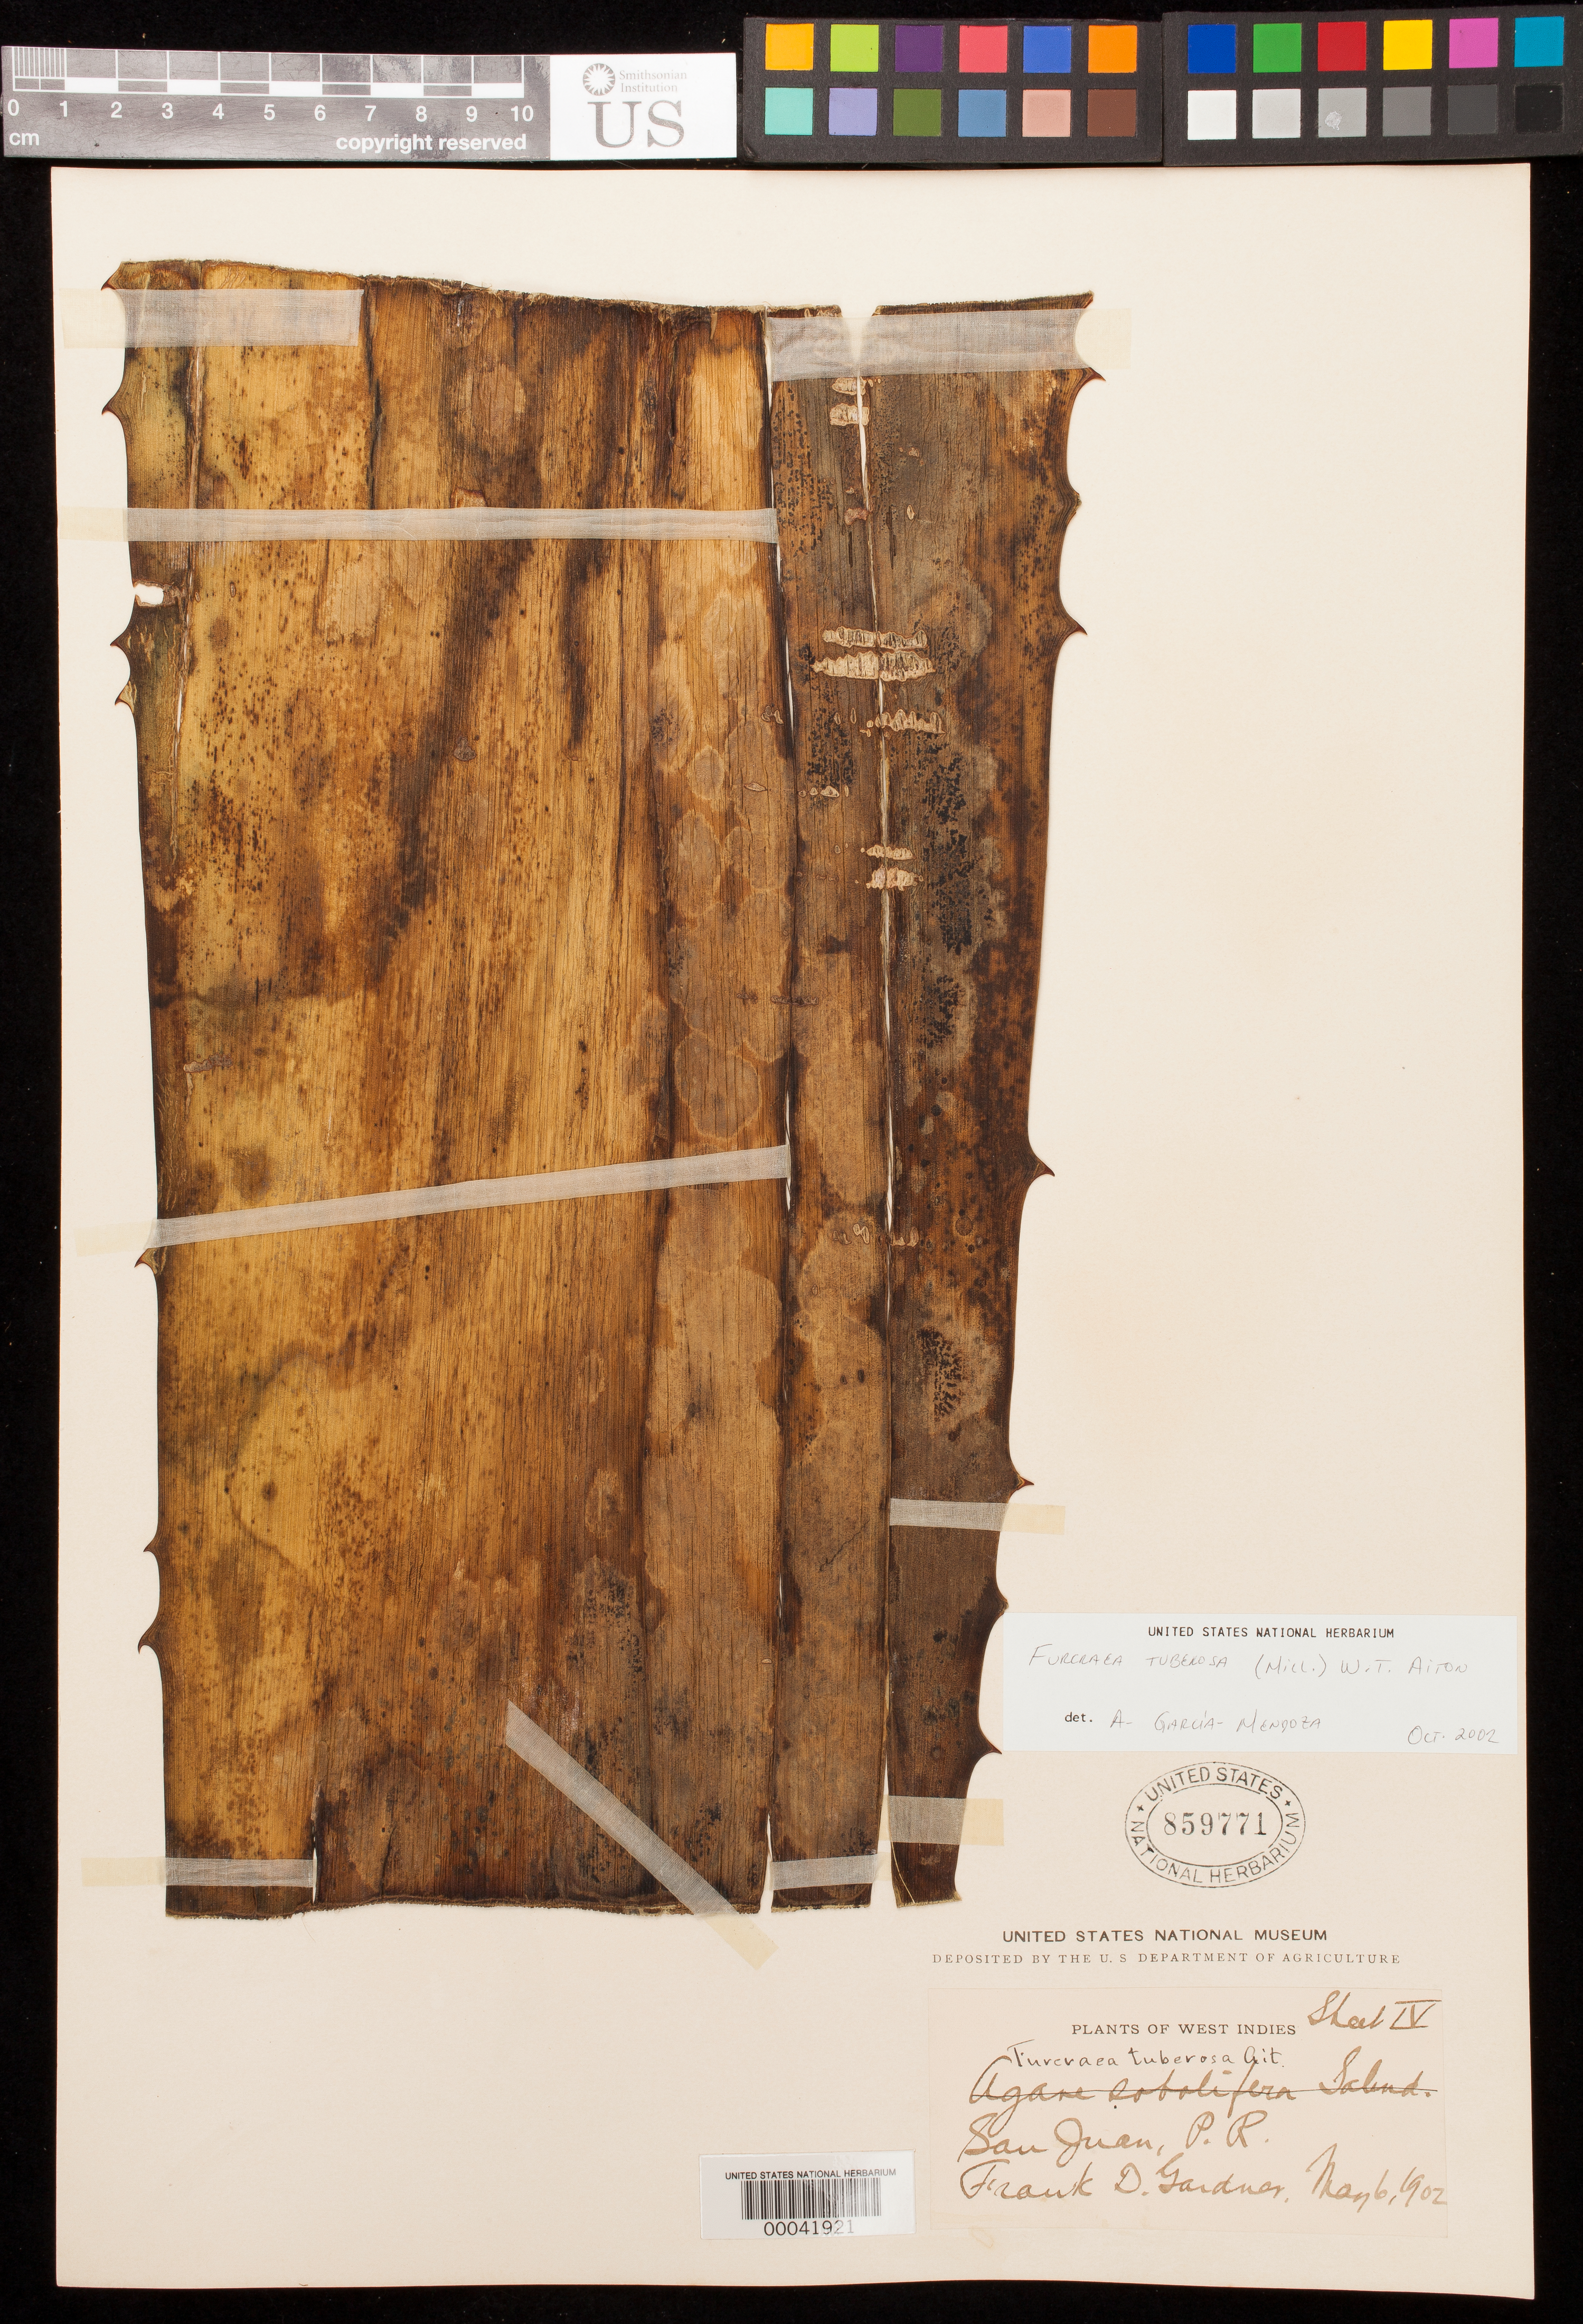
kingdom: Plantae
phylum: Tracheophyta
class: Liliopsida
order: Asparagales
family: Asparagaceae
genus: Furcraea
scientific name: Furcraea tuberosa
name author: (Mill.) W.T. Aiton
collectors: F. D. Gardner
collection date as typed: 06 May 1902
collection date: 1902-05-06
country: Puerto Rico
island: Greater Antilles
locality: San juan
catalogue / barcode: US 859771